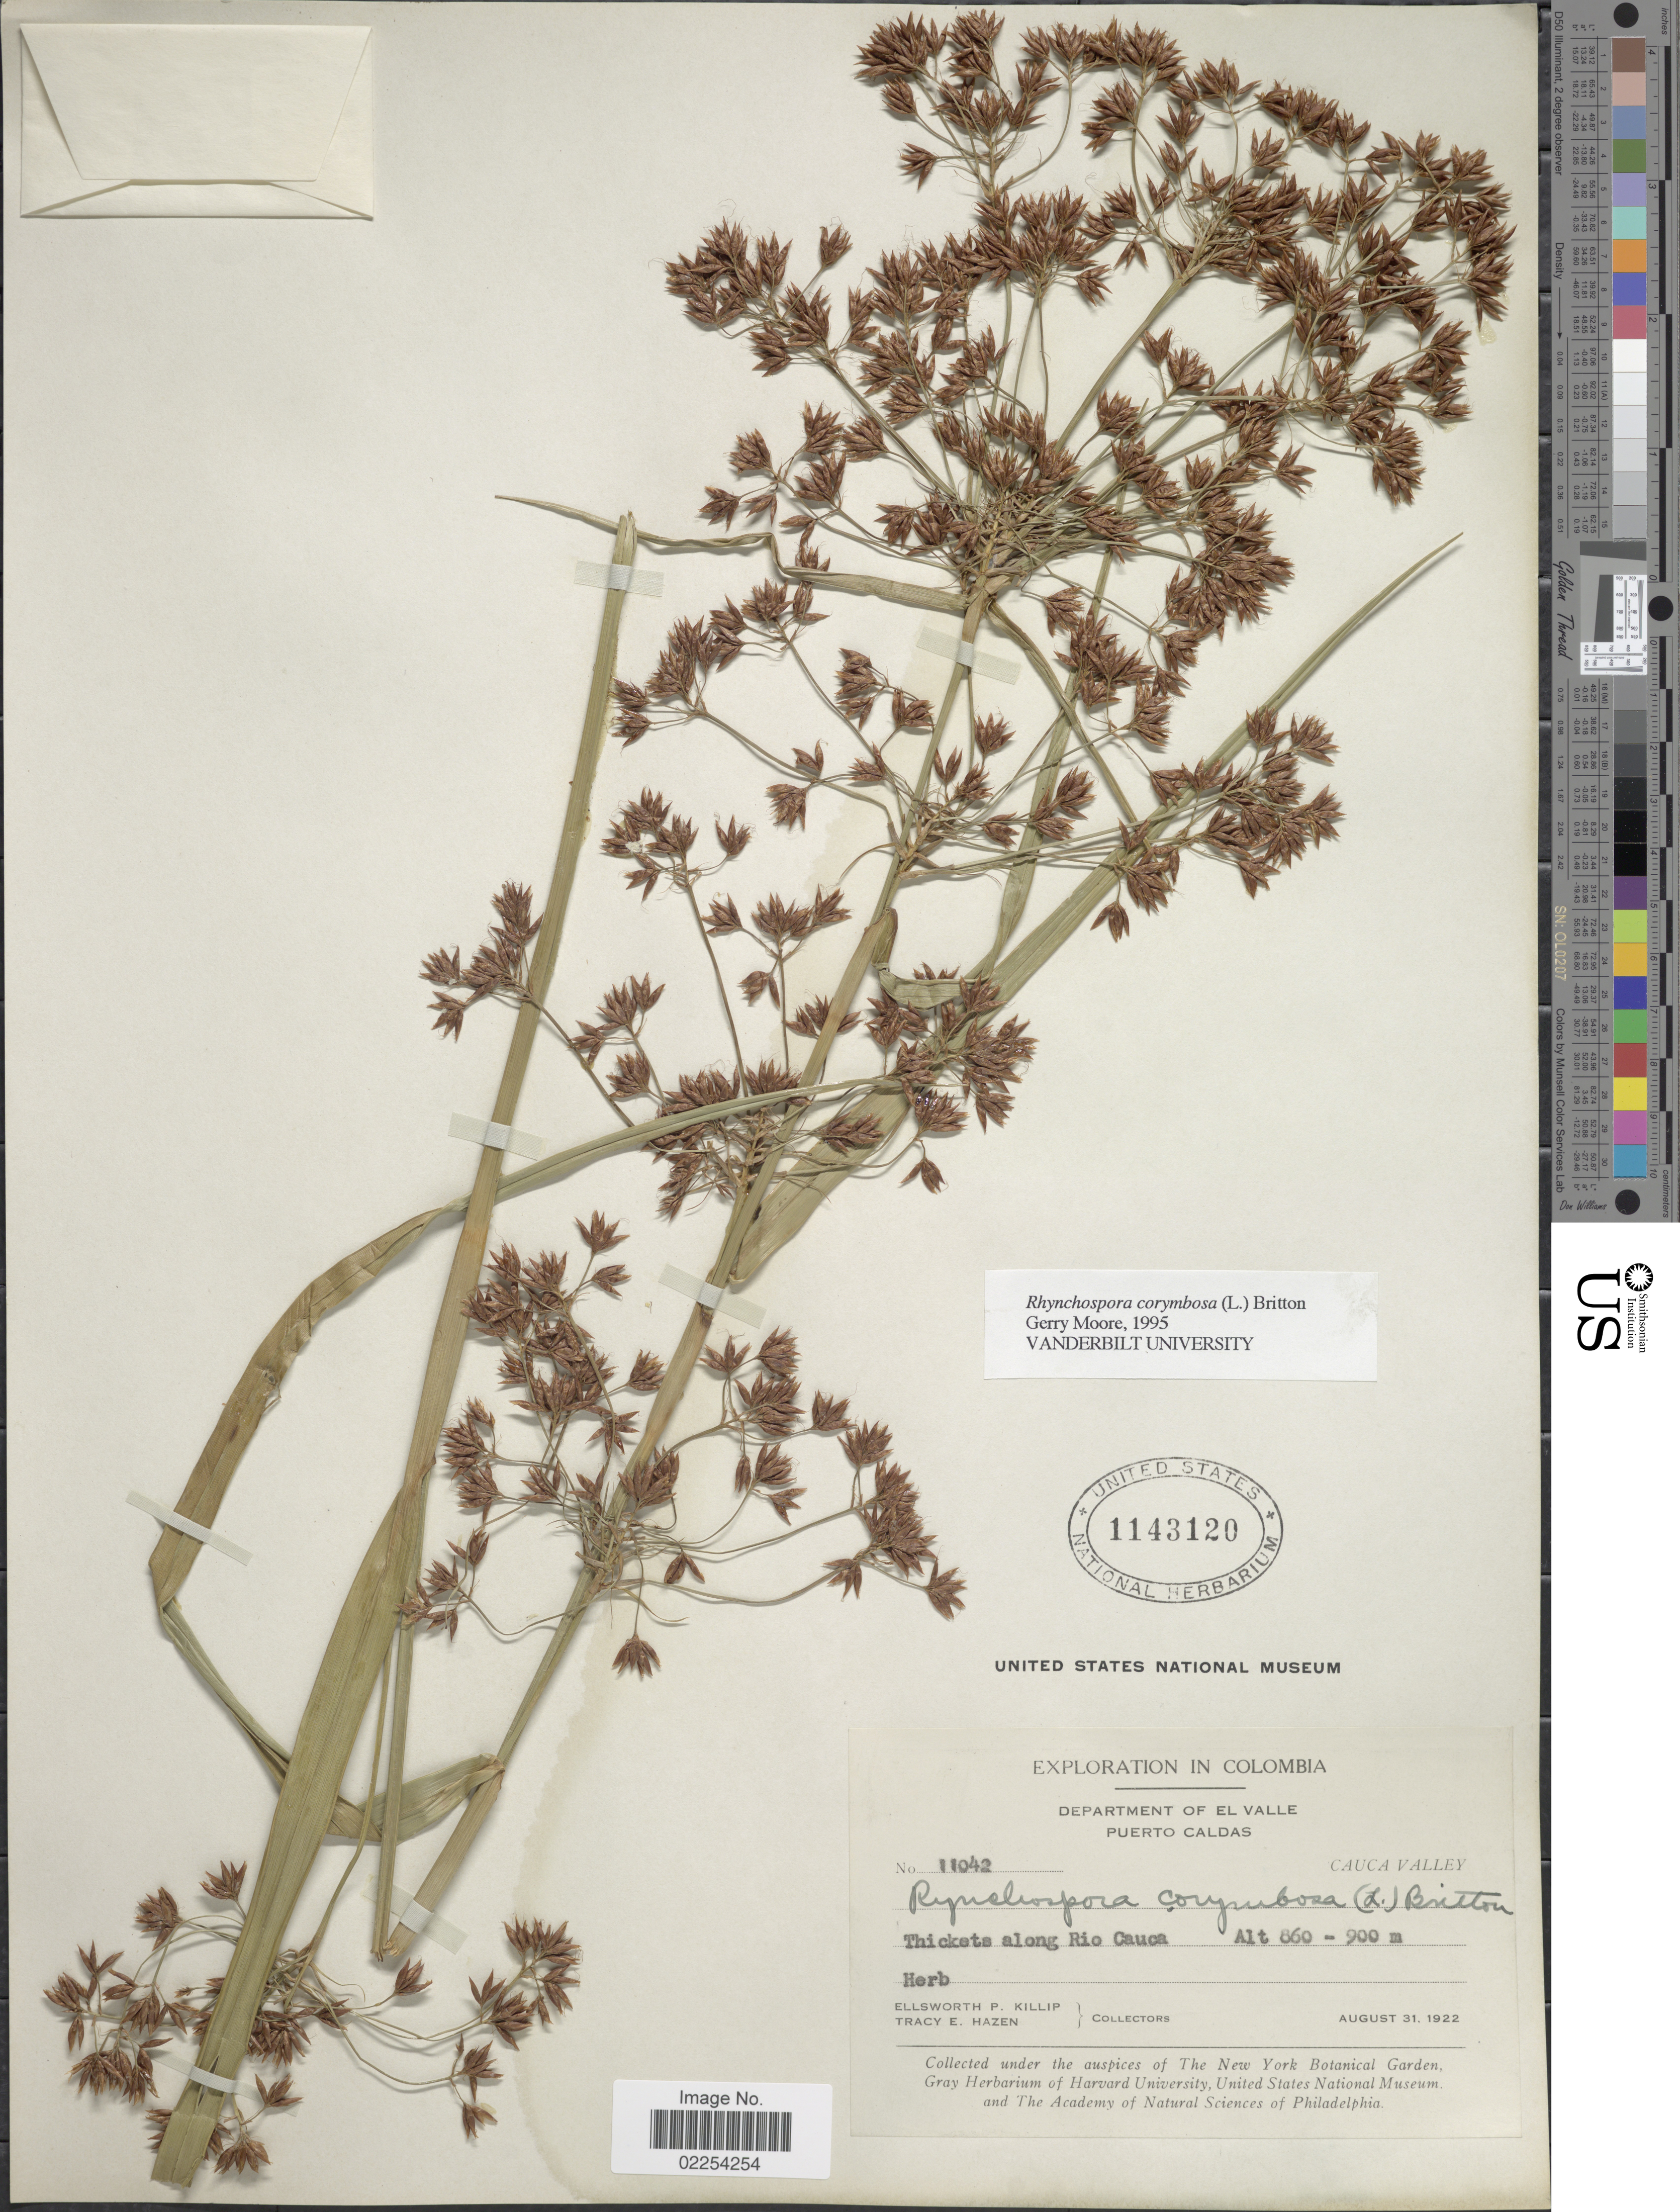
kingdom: Plantae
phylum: Tracheophyta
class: Liliopsida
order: Poales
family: Cyperaceae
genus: Rhynchospora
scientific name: Rhynchospora corymbosa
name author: (L.) Britton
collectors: E. P. Killip & T. E. Hazen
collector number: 11042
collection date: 1922-08-31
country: Colombia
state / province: Valle del Cauca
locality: Department of El Valle, Puerto Caldas, Cauca Valley, Thickets along Rio Cauca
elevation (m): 860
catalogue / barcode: US 1143120